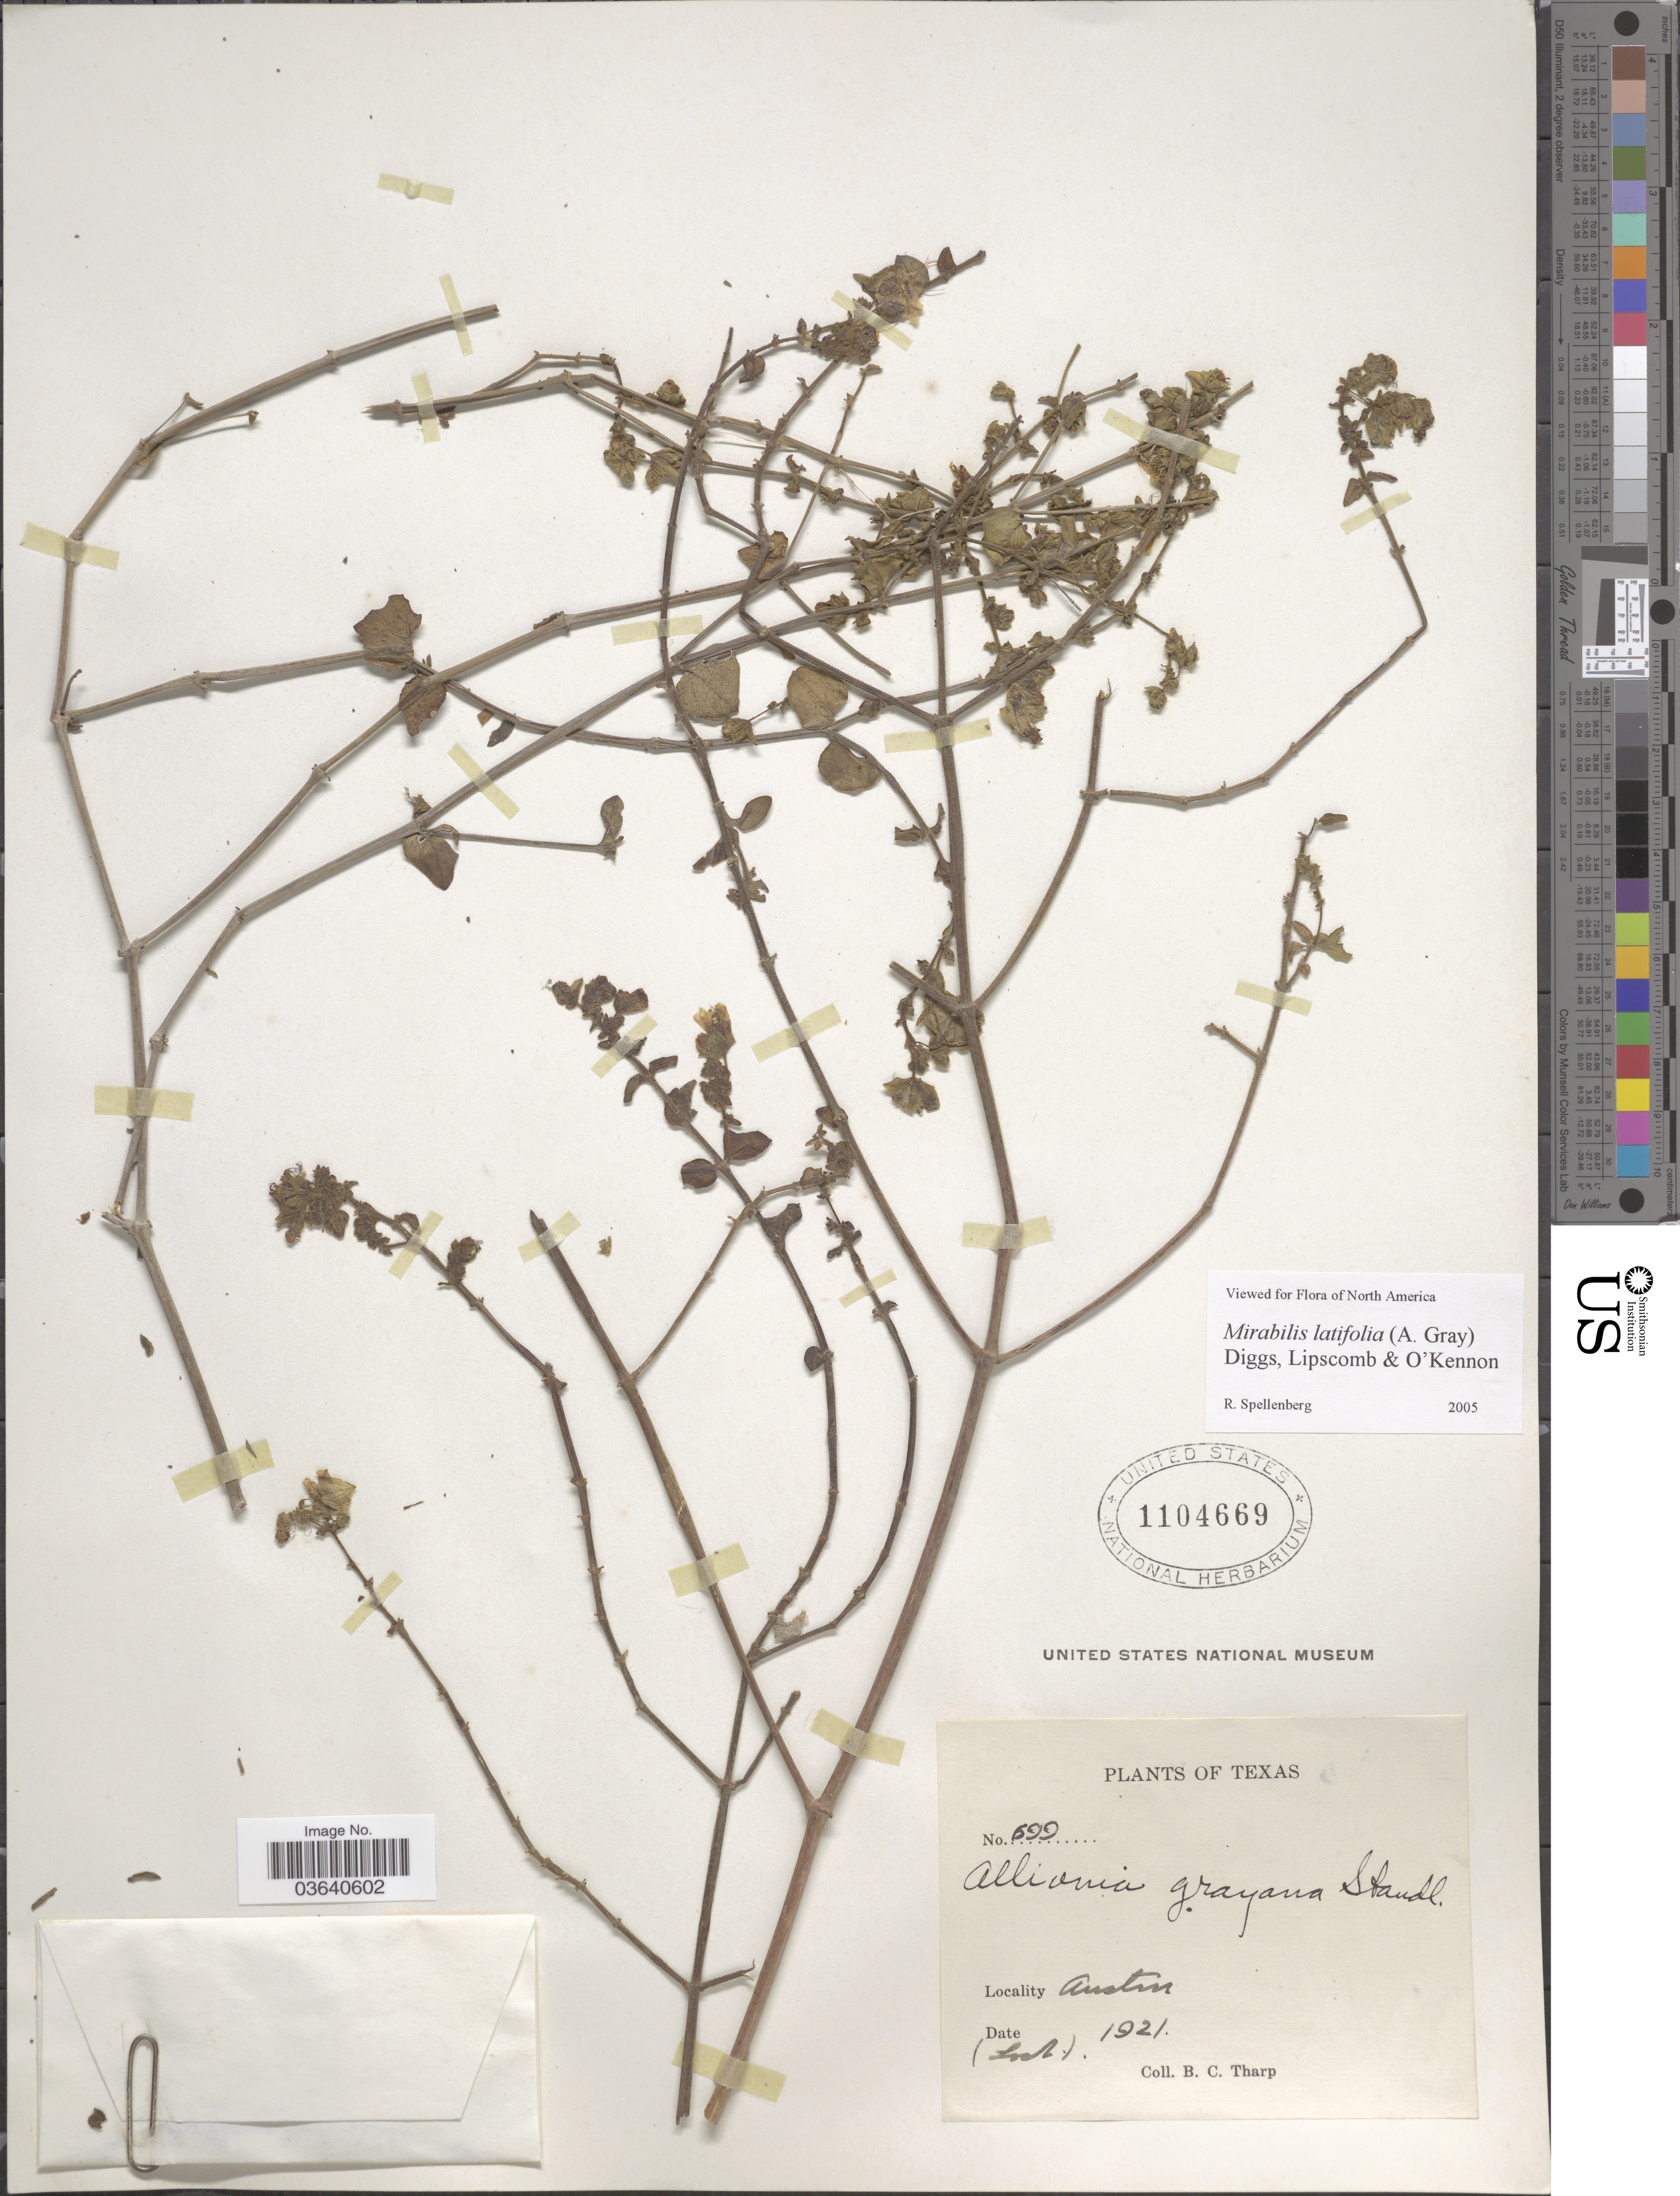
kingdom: Plantae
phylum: Tracheophyta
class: Magnoliopsida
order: Caryophyllales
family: Nyctaginaceae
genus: Mirabilis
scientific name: Mirabilis latifolia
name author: (A. Gray) Diggs et al.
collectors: B. C. Tharp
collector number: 699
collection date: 1921-09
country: United States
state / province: Texas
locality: Austin.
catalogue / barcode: US 1104669